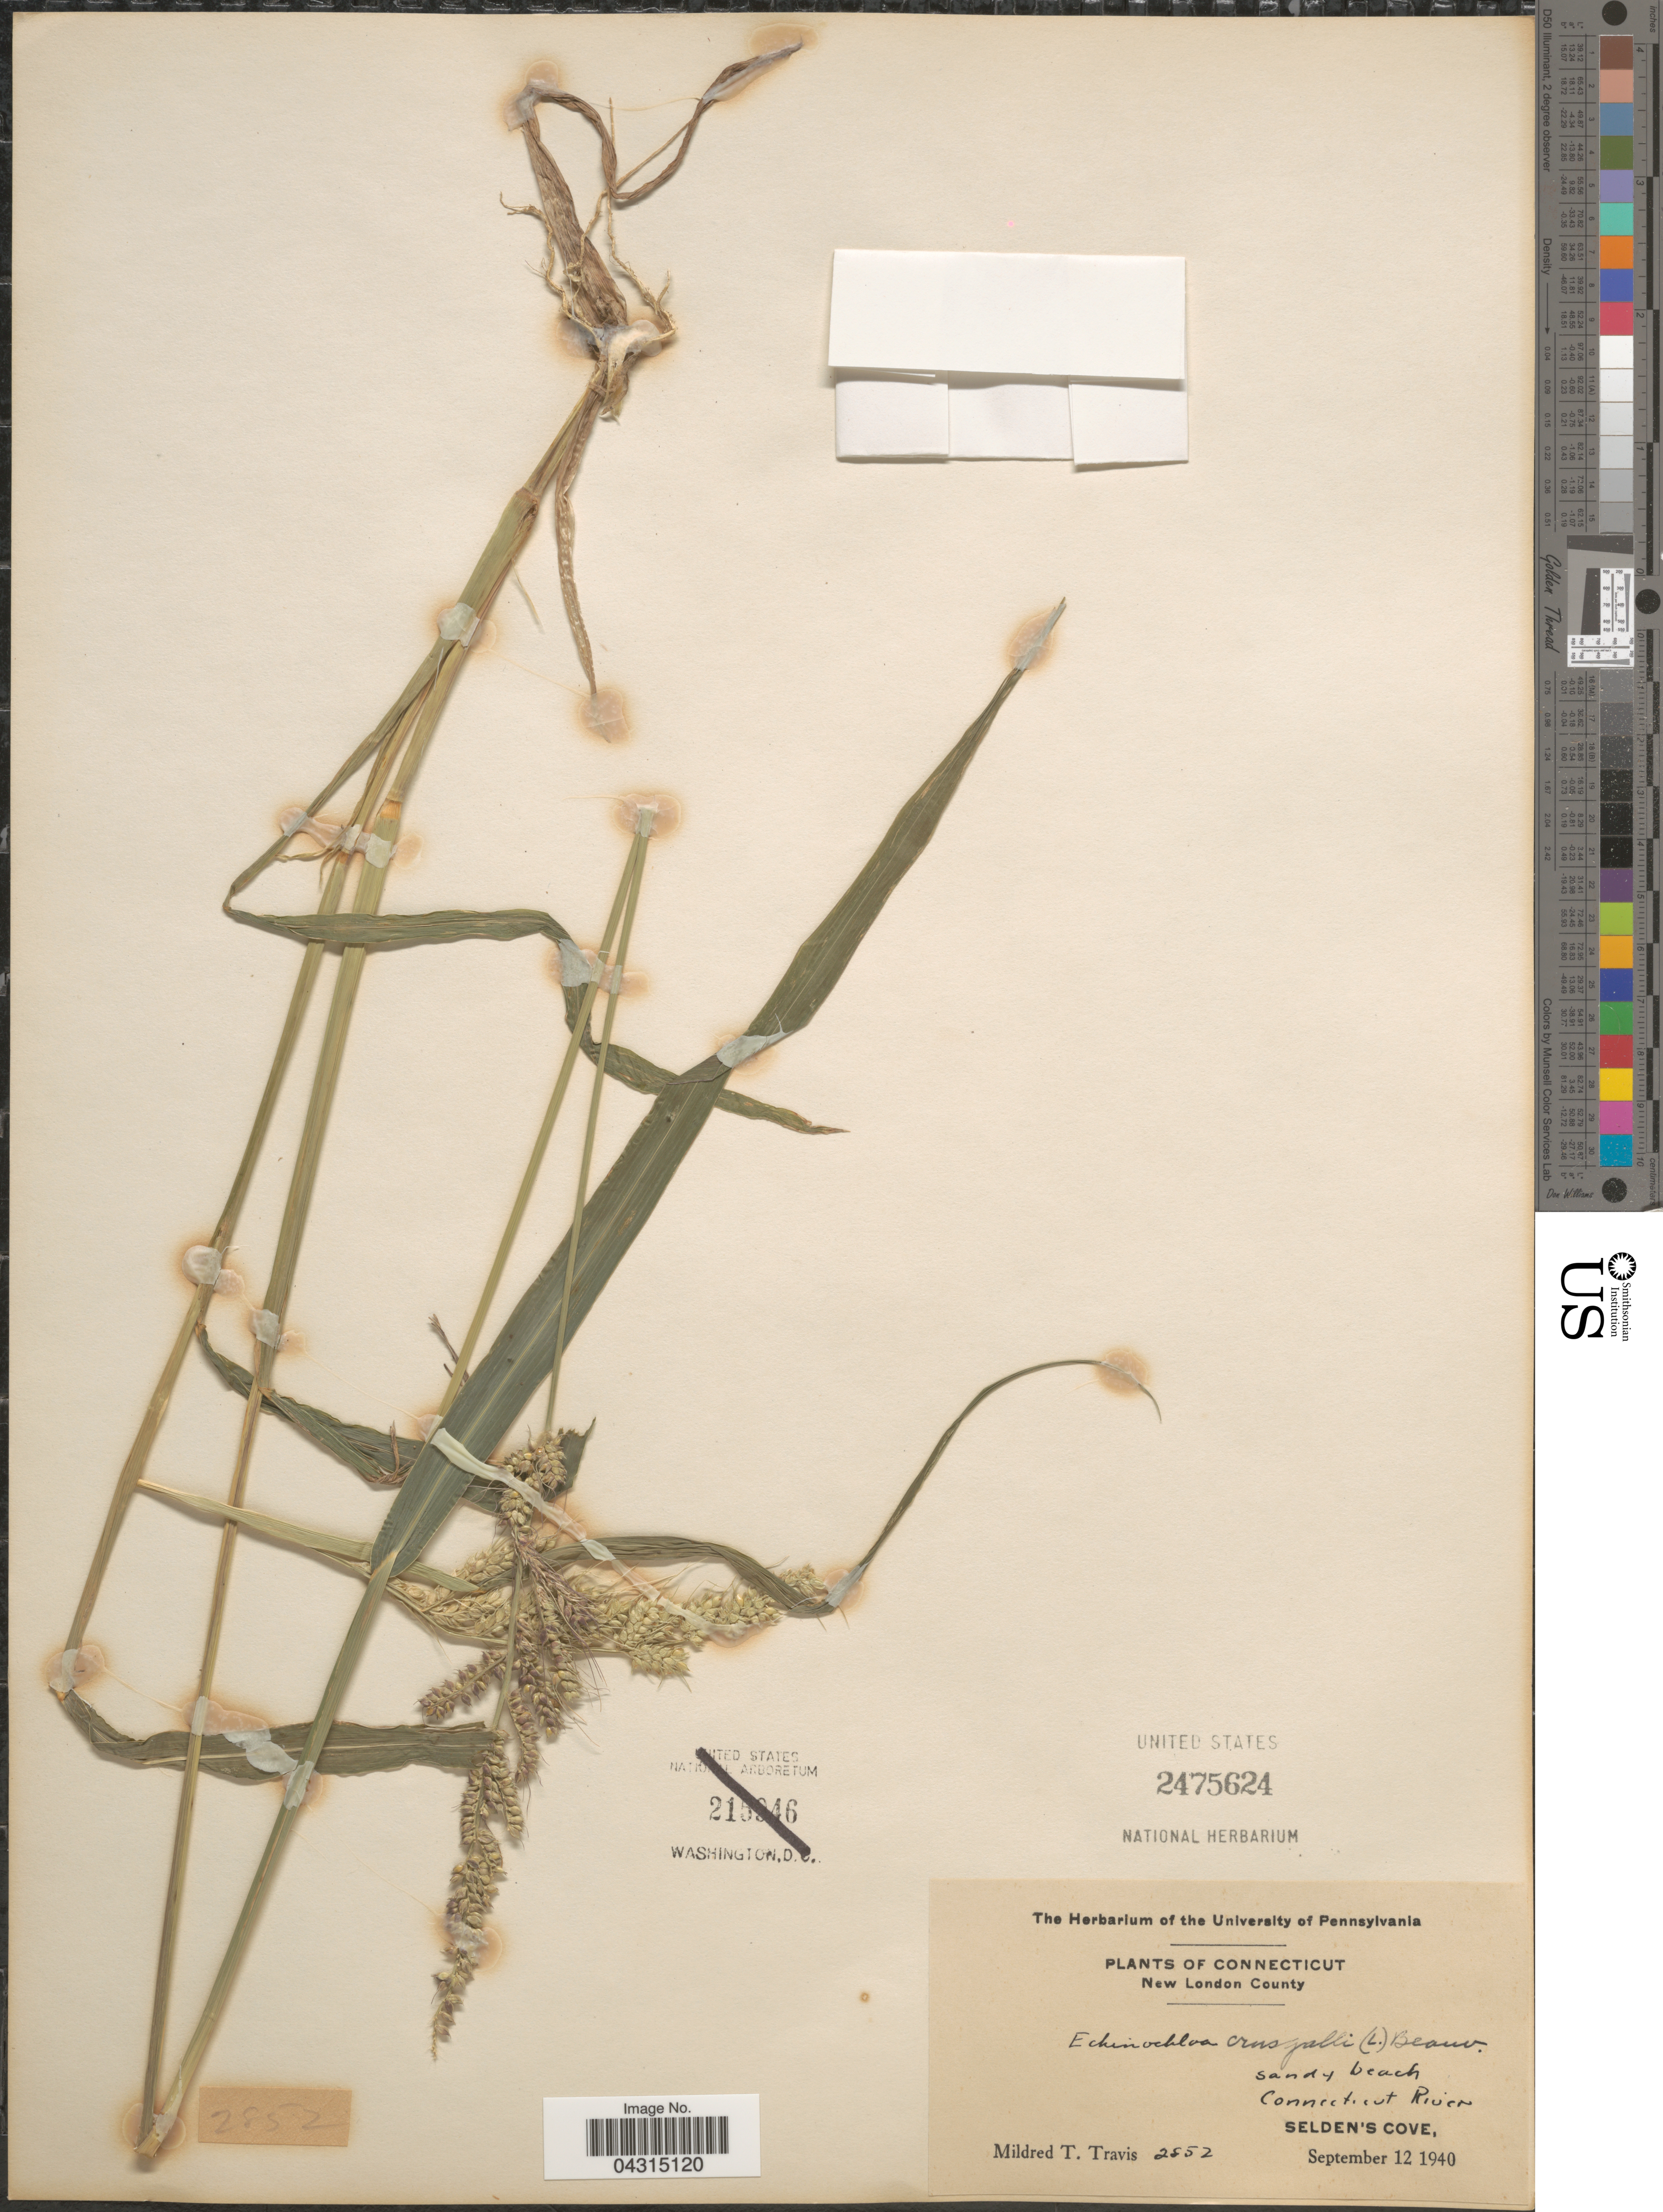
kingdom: Plantae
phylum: Tracheophyta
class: Liliopsida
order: Poales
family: Poaceae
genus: Echinochloa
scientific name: Echinochloa crus-galli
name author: (L.) P. Beauv.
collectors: M. Travis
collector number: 2852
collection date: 1940-09-12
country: United States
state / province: Connecticut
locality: New London County. Connecticut River. Selden's Cove.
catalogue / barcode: US 2475624